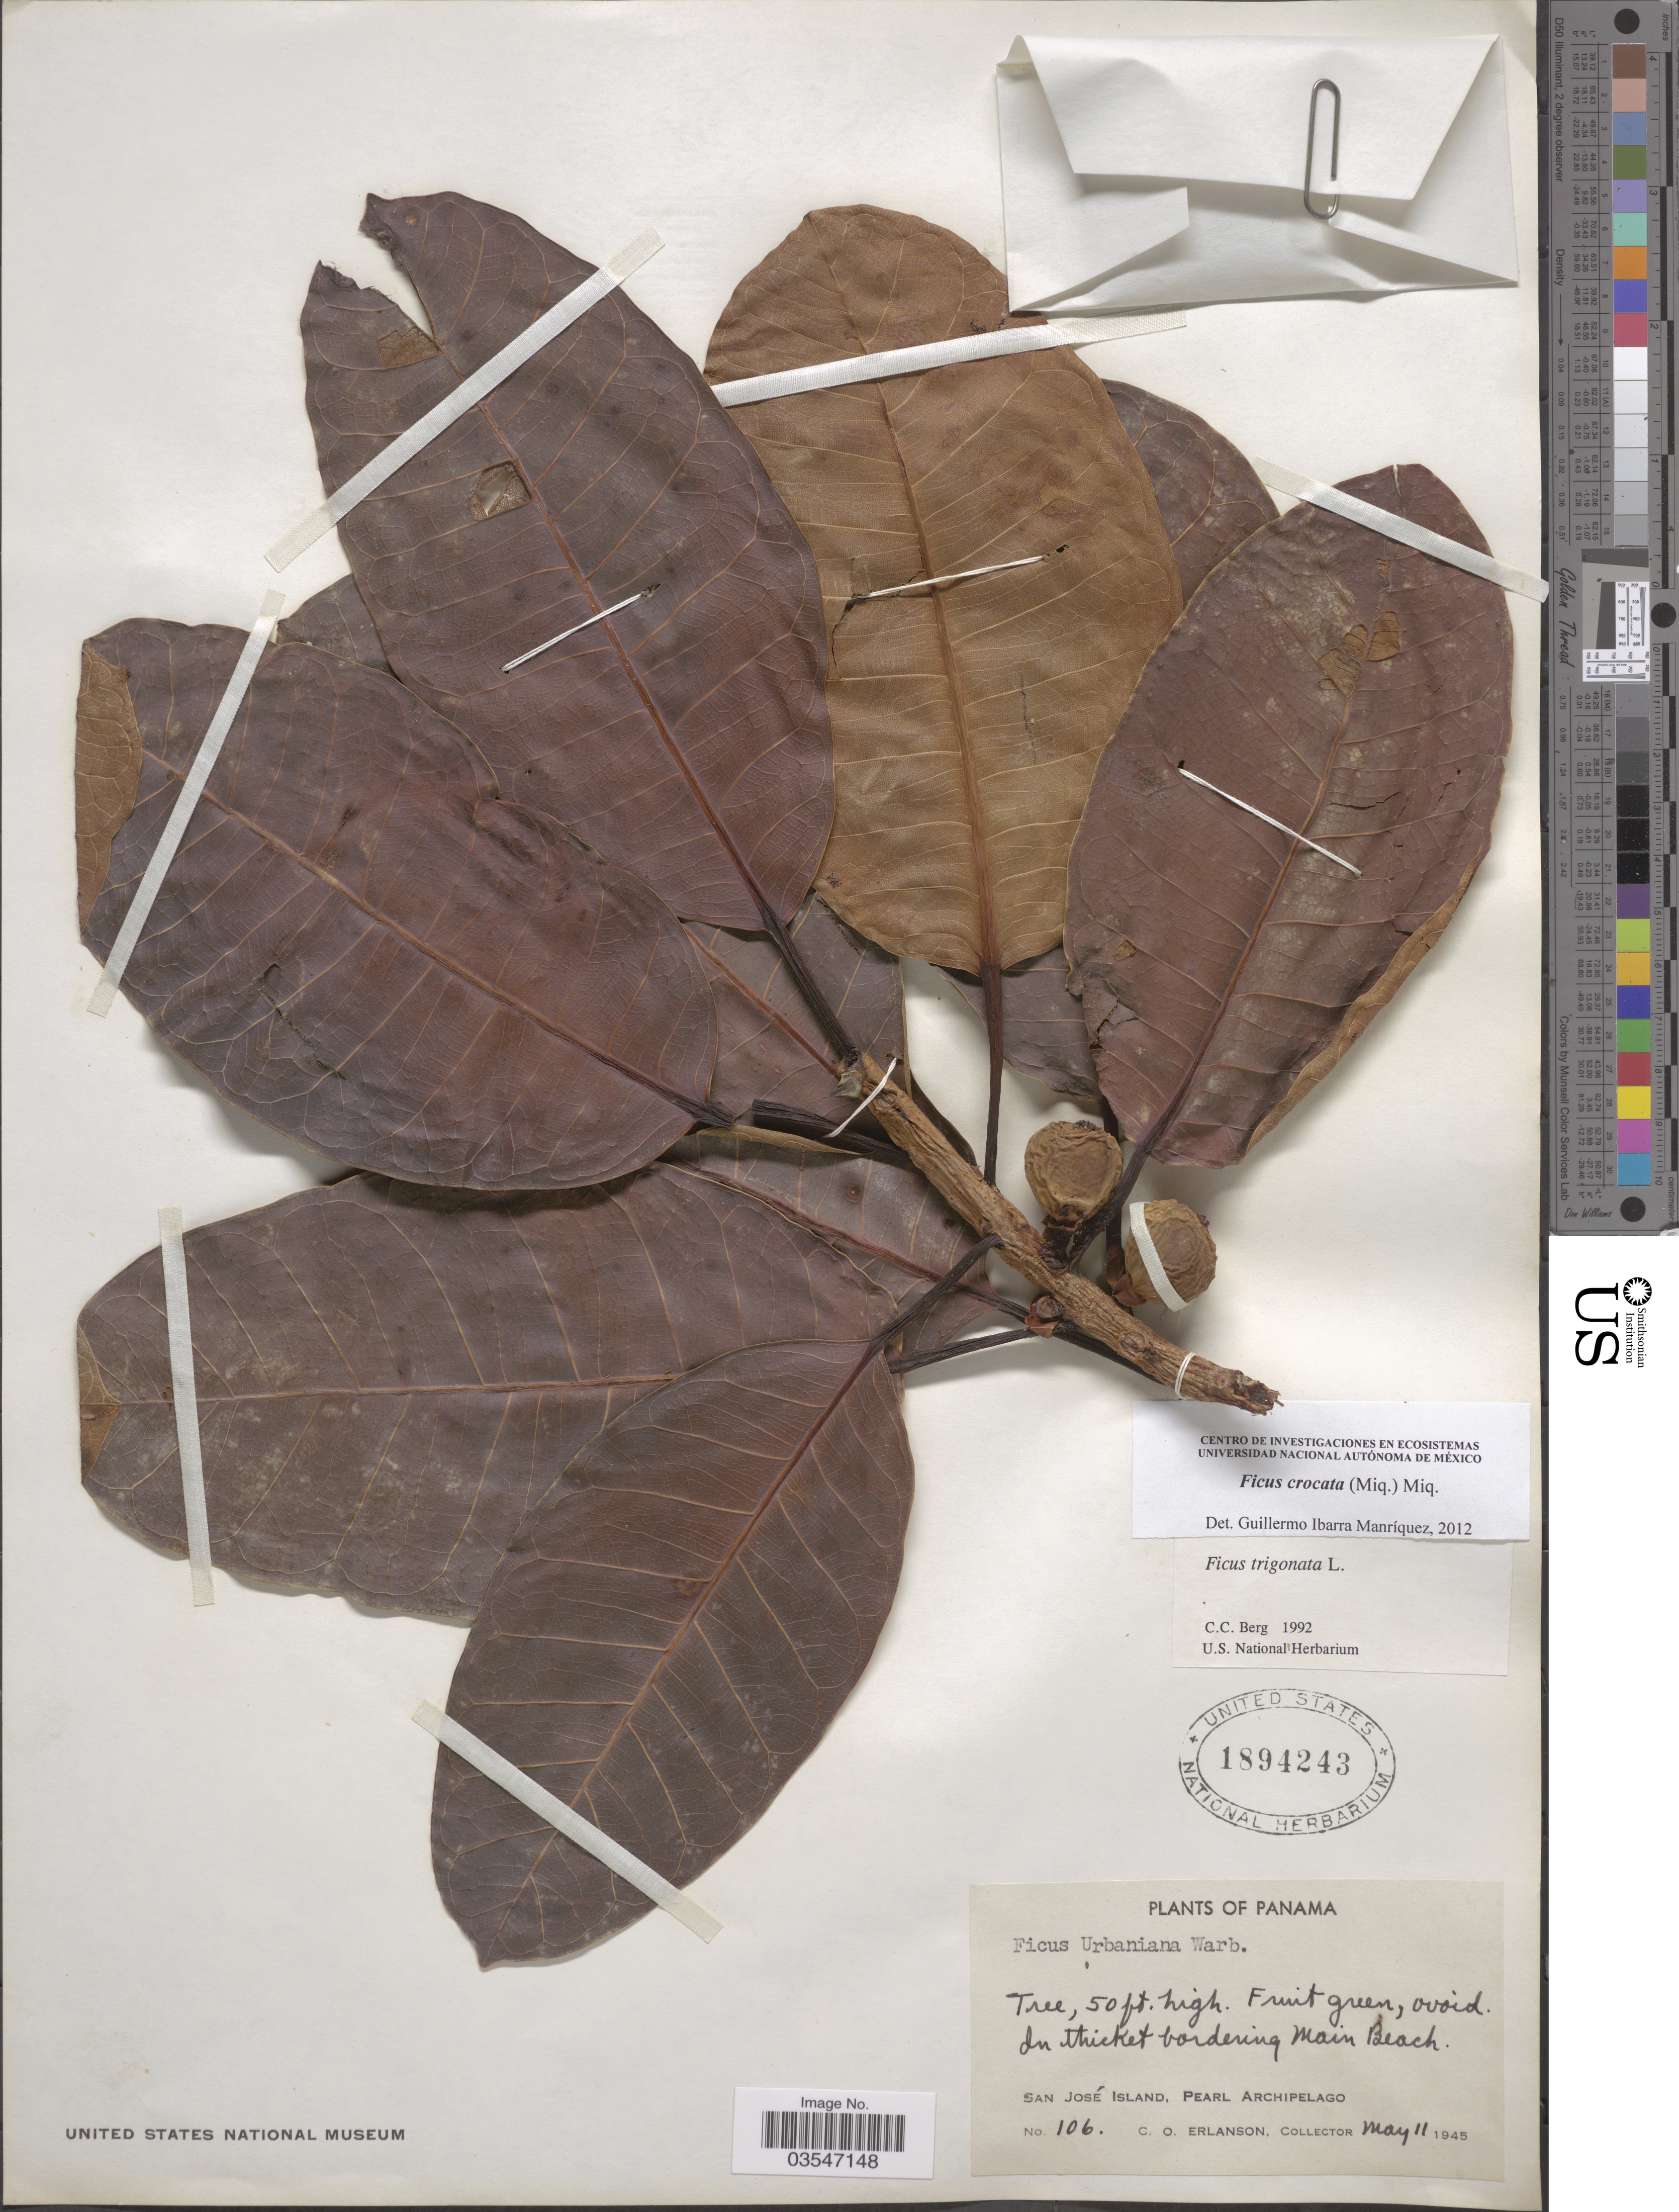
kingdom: Plantae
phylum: Tracheophyta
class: Magnoliopsida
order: Rosales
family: Moraceae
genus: Ficus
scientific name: Ficus crocata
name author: (Miq.) Miq.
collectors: C. O. Erlanson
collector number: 106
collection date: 1945-05-11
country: Panama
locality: Thicket bordering Main Beach. San José Island, Pearl Archipelago.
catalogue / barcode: US 1894243